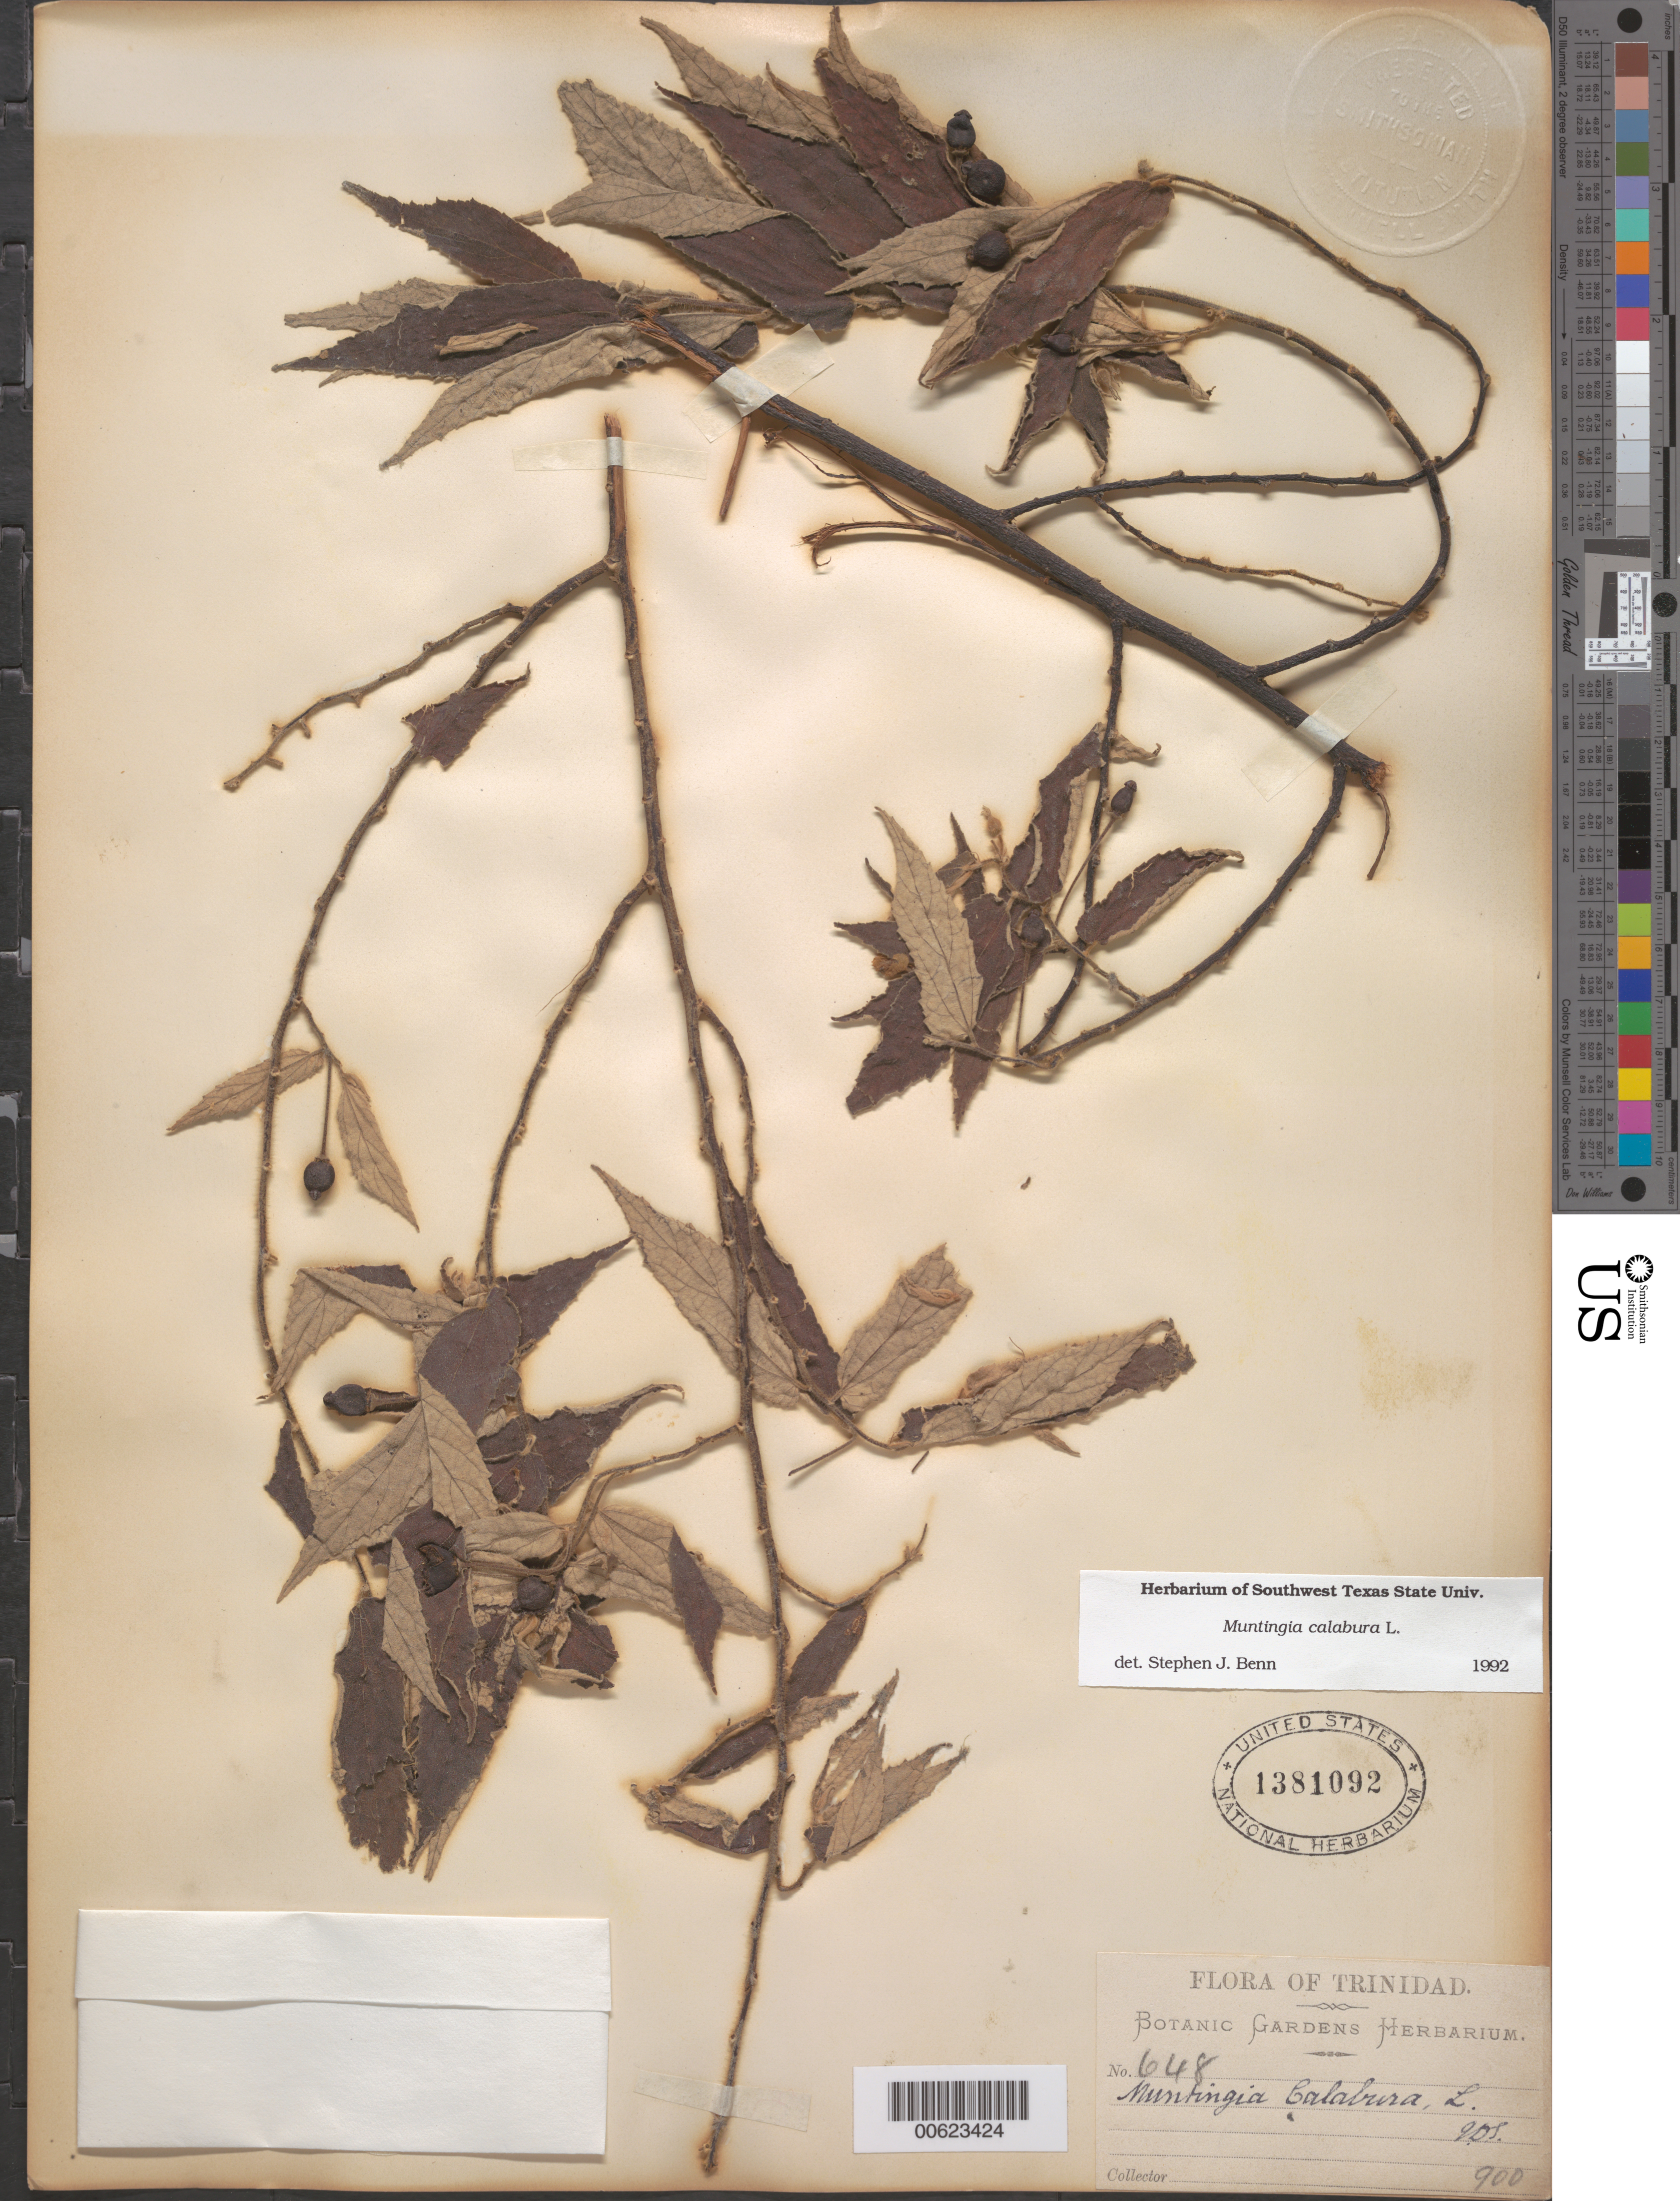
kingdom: Plantae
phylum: Tracheophyta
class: Magnoliopsida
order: Malvales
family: Muntingiaceae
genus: Muntingia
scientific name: Muntingia calabura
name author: L.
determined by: Benn, S. J.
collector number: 900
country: Trinidad and Tobago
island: Trinidad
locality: Trinidad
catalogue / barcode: US 1381092